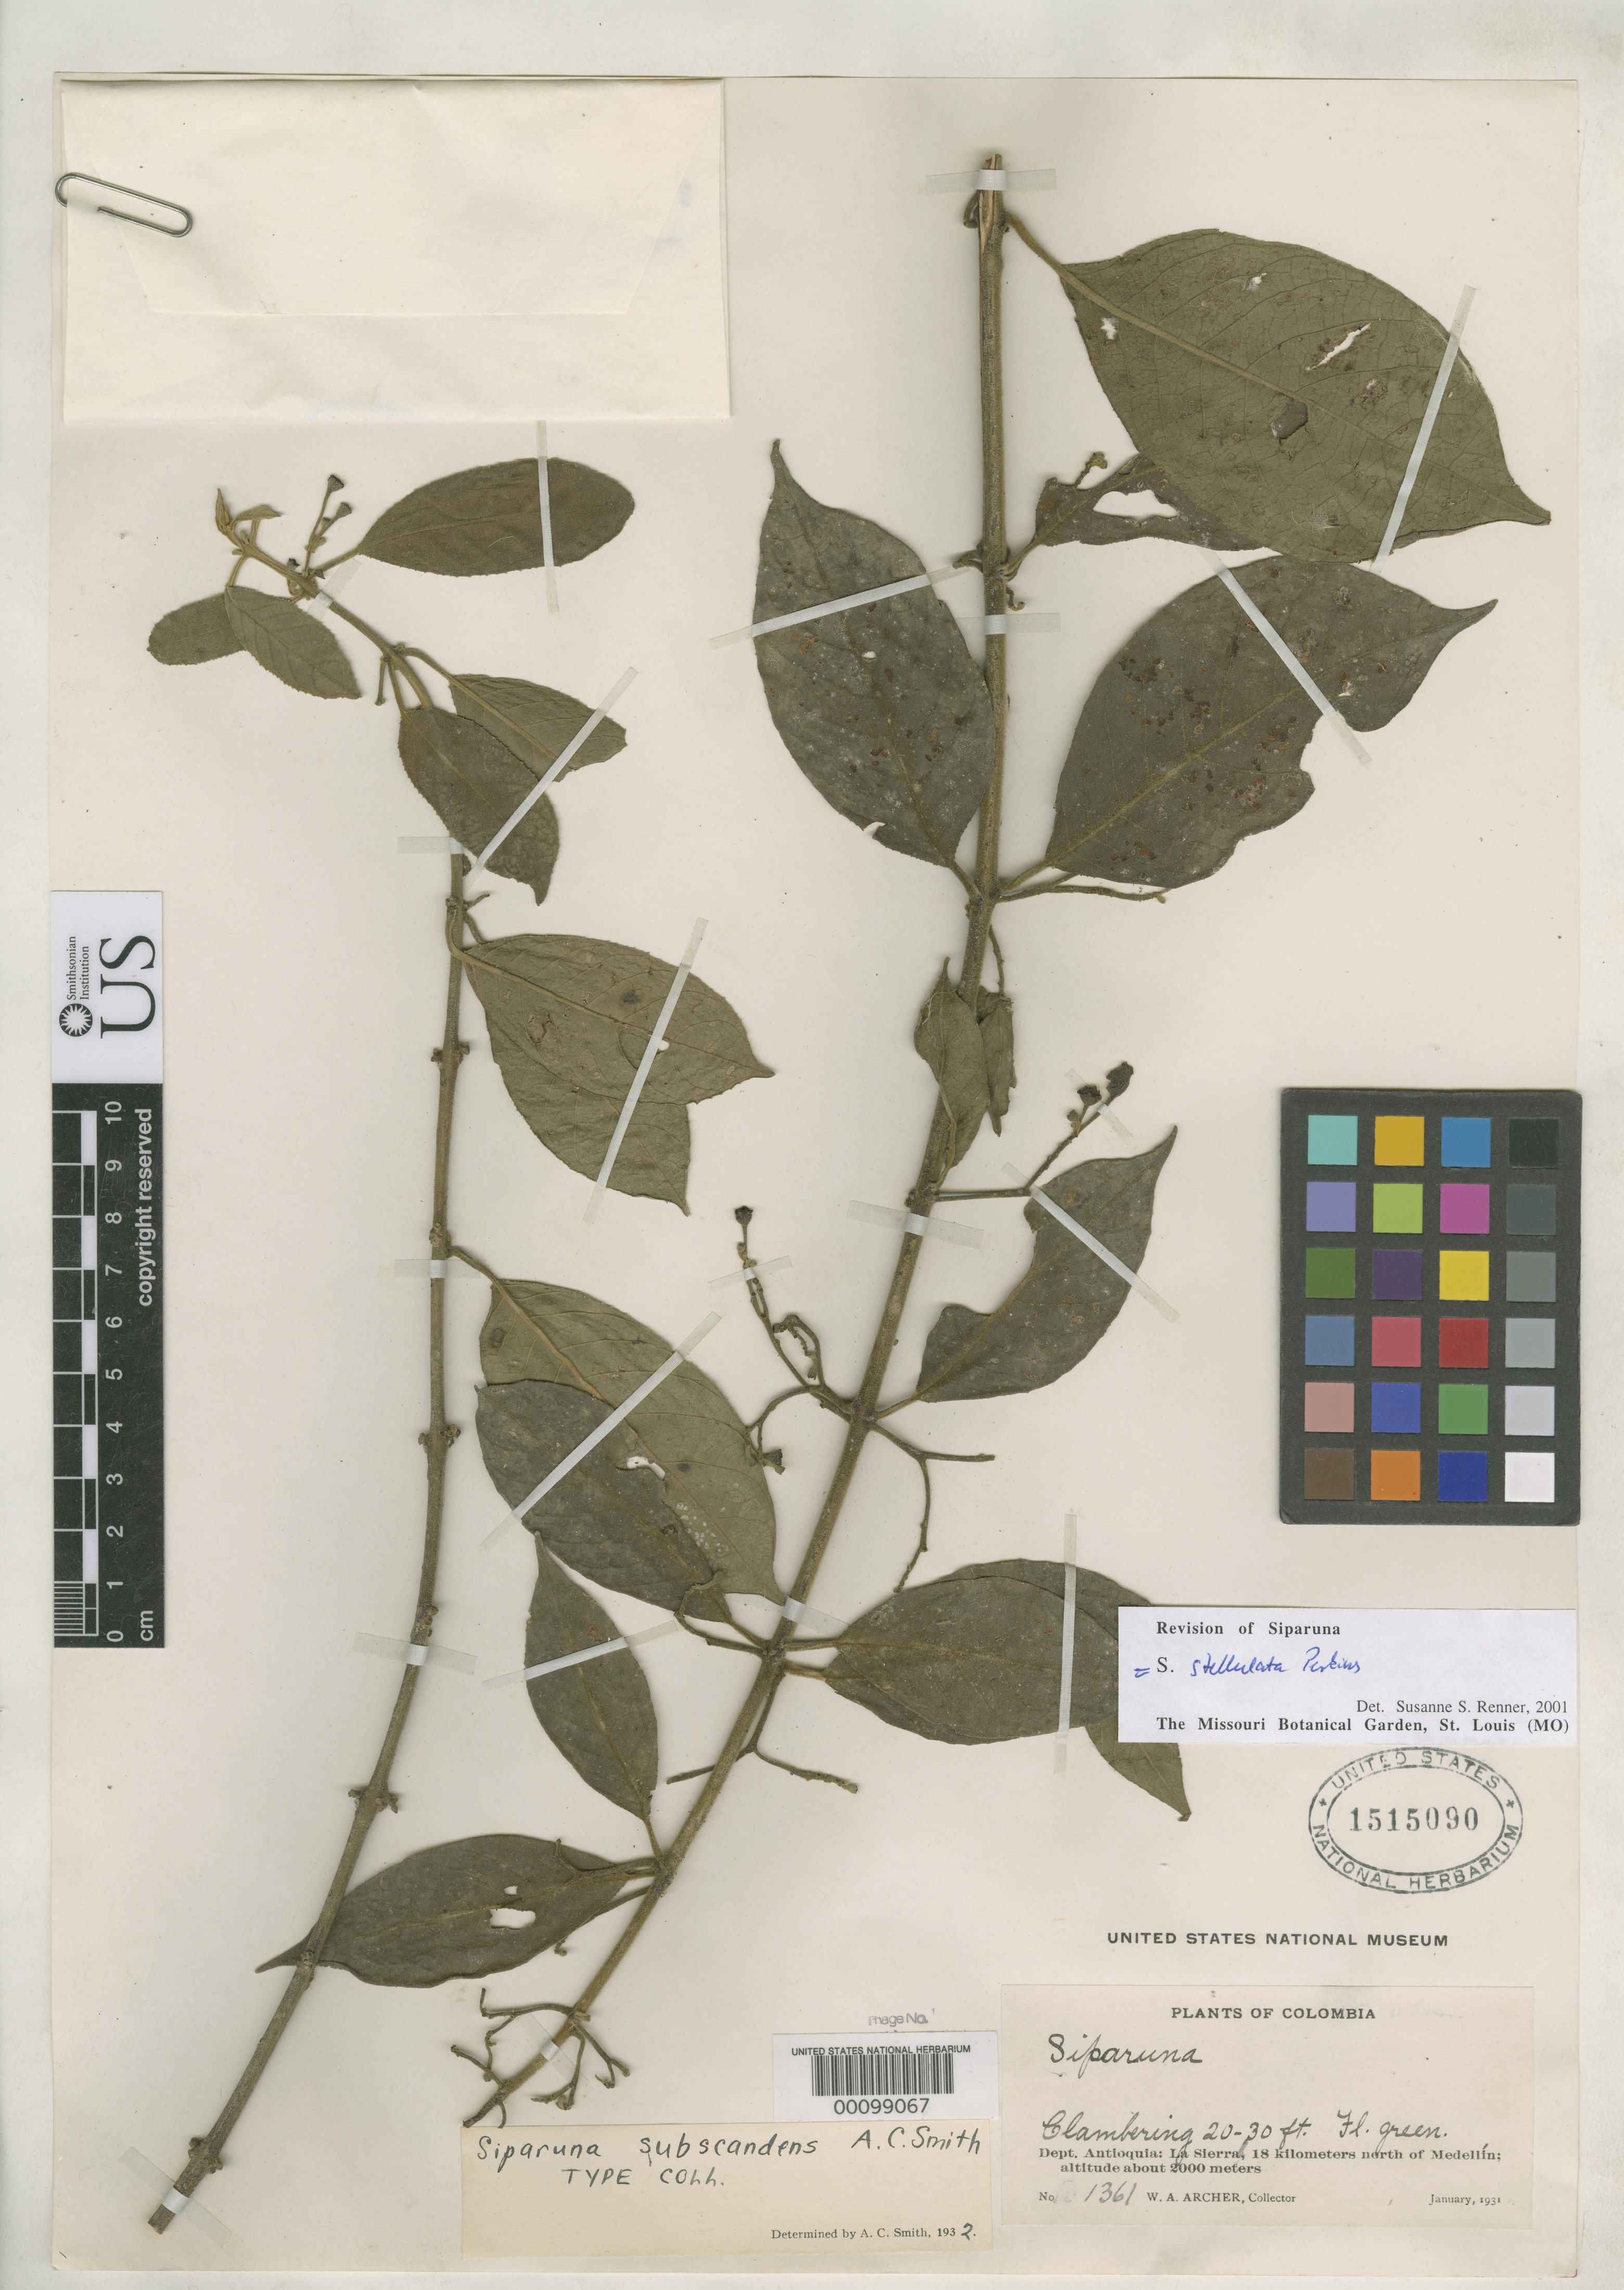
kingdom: Plantae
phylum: Tracheophyta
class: Magnoliopsida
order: Laurales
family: Siparunaceae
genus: Siparuna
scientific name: Siparuna subscandens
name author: A.C. Sm.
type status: Isotype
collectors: W. A. Archer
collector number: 1361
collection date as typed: Jan 1931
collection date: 1931-01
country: Colombia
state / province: Antioquia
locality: La Sierra, 18 km. N of Medellin.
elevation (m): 2000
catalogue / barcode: US 1515090